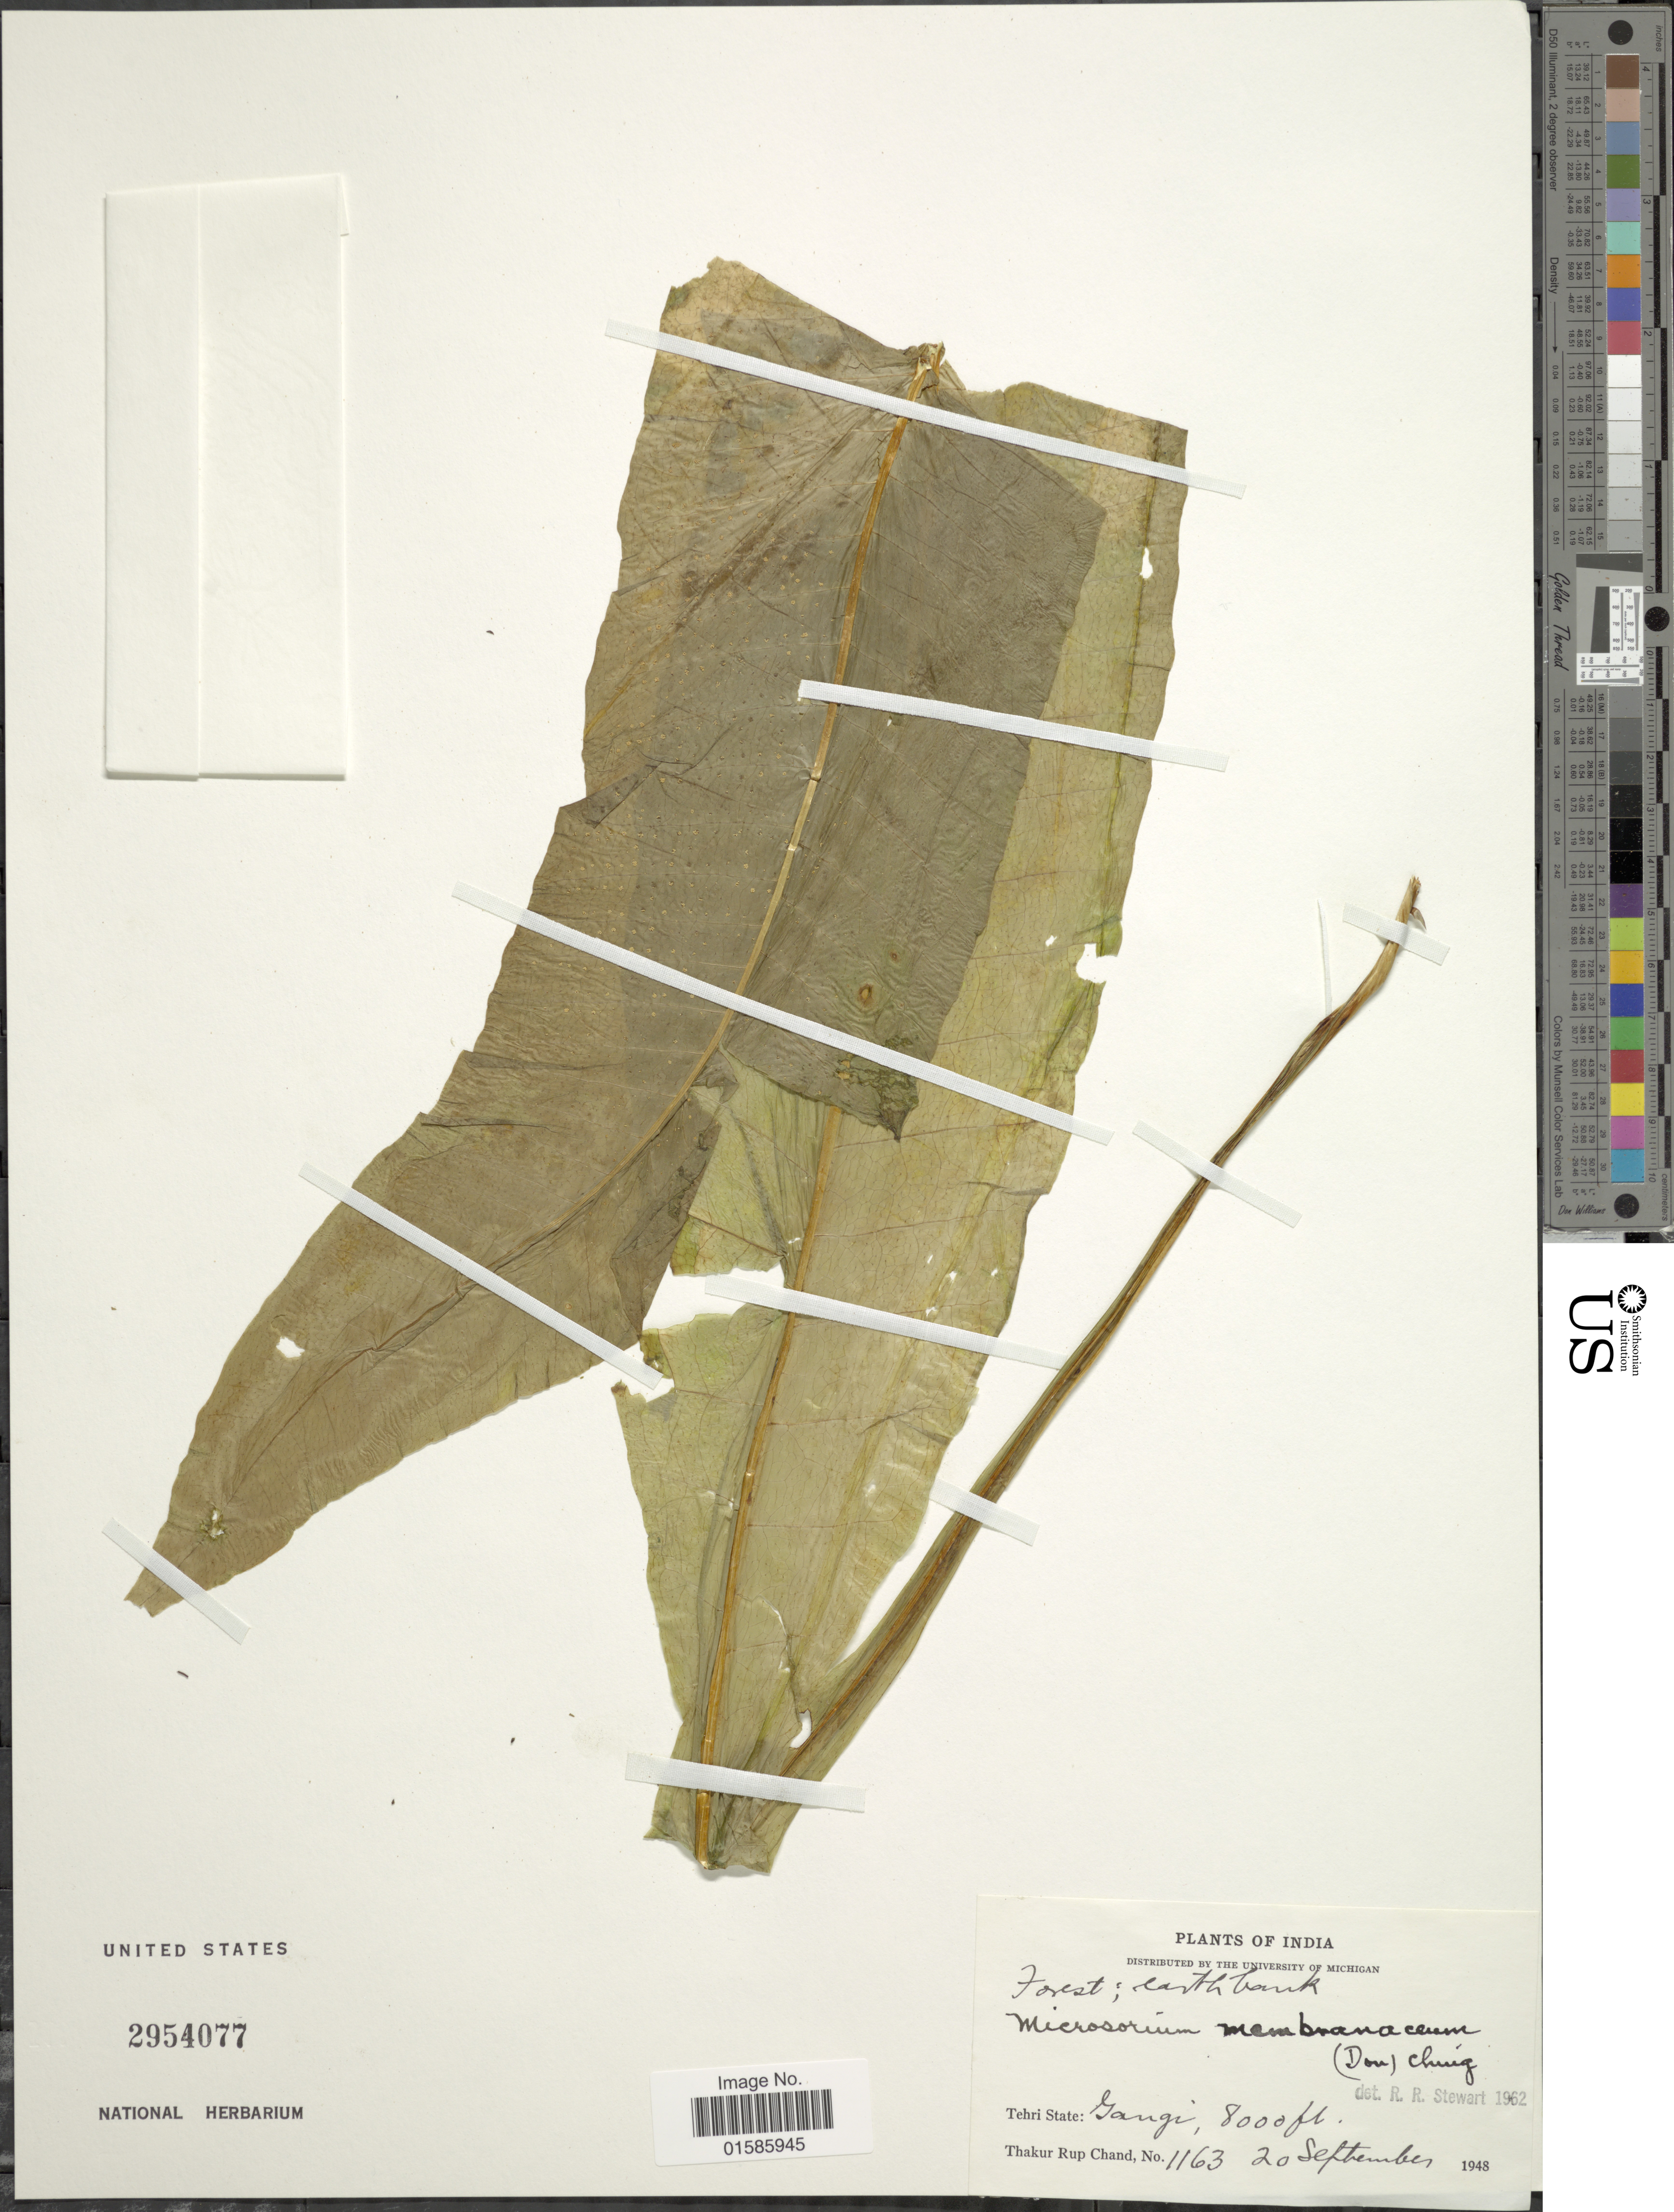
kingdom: Plantae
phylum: Tracheophyta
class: Polypodiopsida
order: Polypodiales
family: Polypodiaceae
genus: Microsorum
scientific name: Microsorum membranaceum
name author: (D. Don) Ching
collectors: T. R. Chand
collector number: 1163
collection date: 1948-09-20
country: India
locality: Tehri State: Gangi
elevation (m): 2438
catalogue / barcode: US 2954077